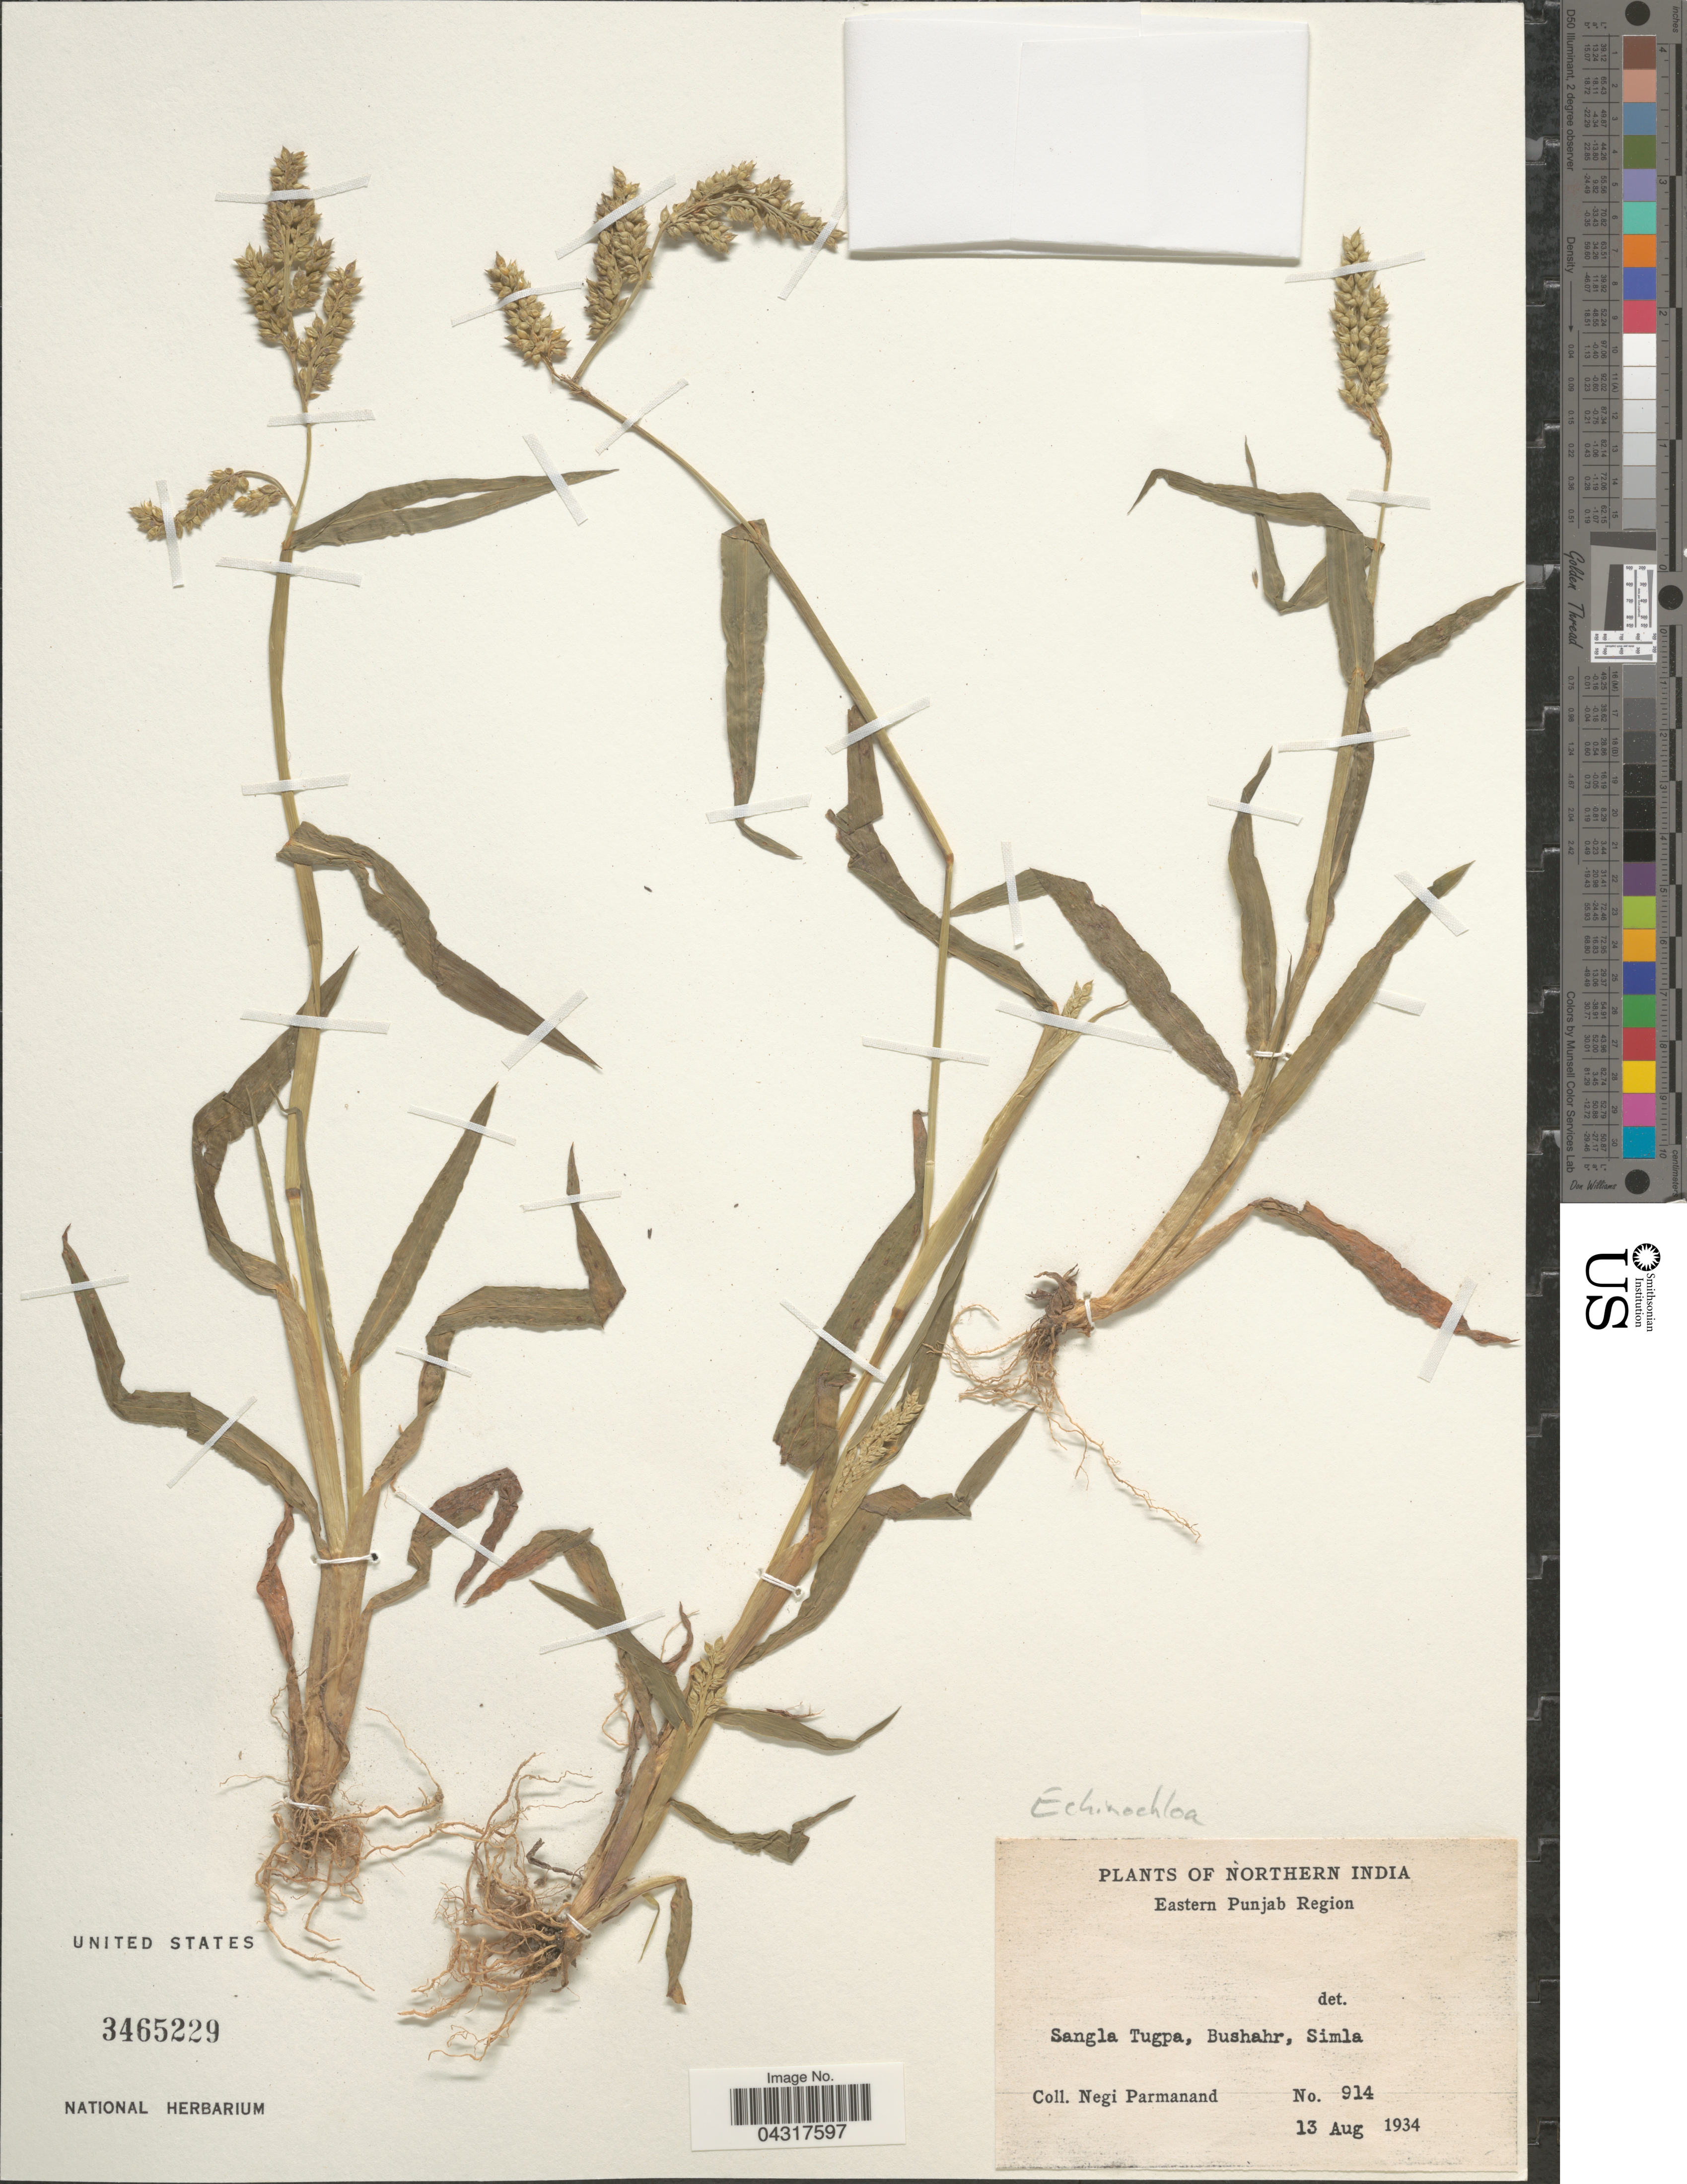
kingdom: Plantae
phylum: Tracheophyta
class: Liliopsida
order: Poales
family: Poaceae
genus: Echinochloa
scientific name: Echinochloa sp.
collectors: N. Parmanand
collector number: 914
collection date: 1934-08-13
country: India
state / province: Himachal Pradesh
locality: Northern India. Eastern Punjab Region. Sangla Tugpa, Bushahr, Simla.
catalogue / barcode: US 3465229